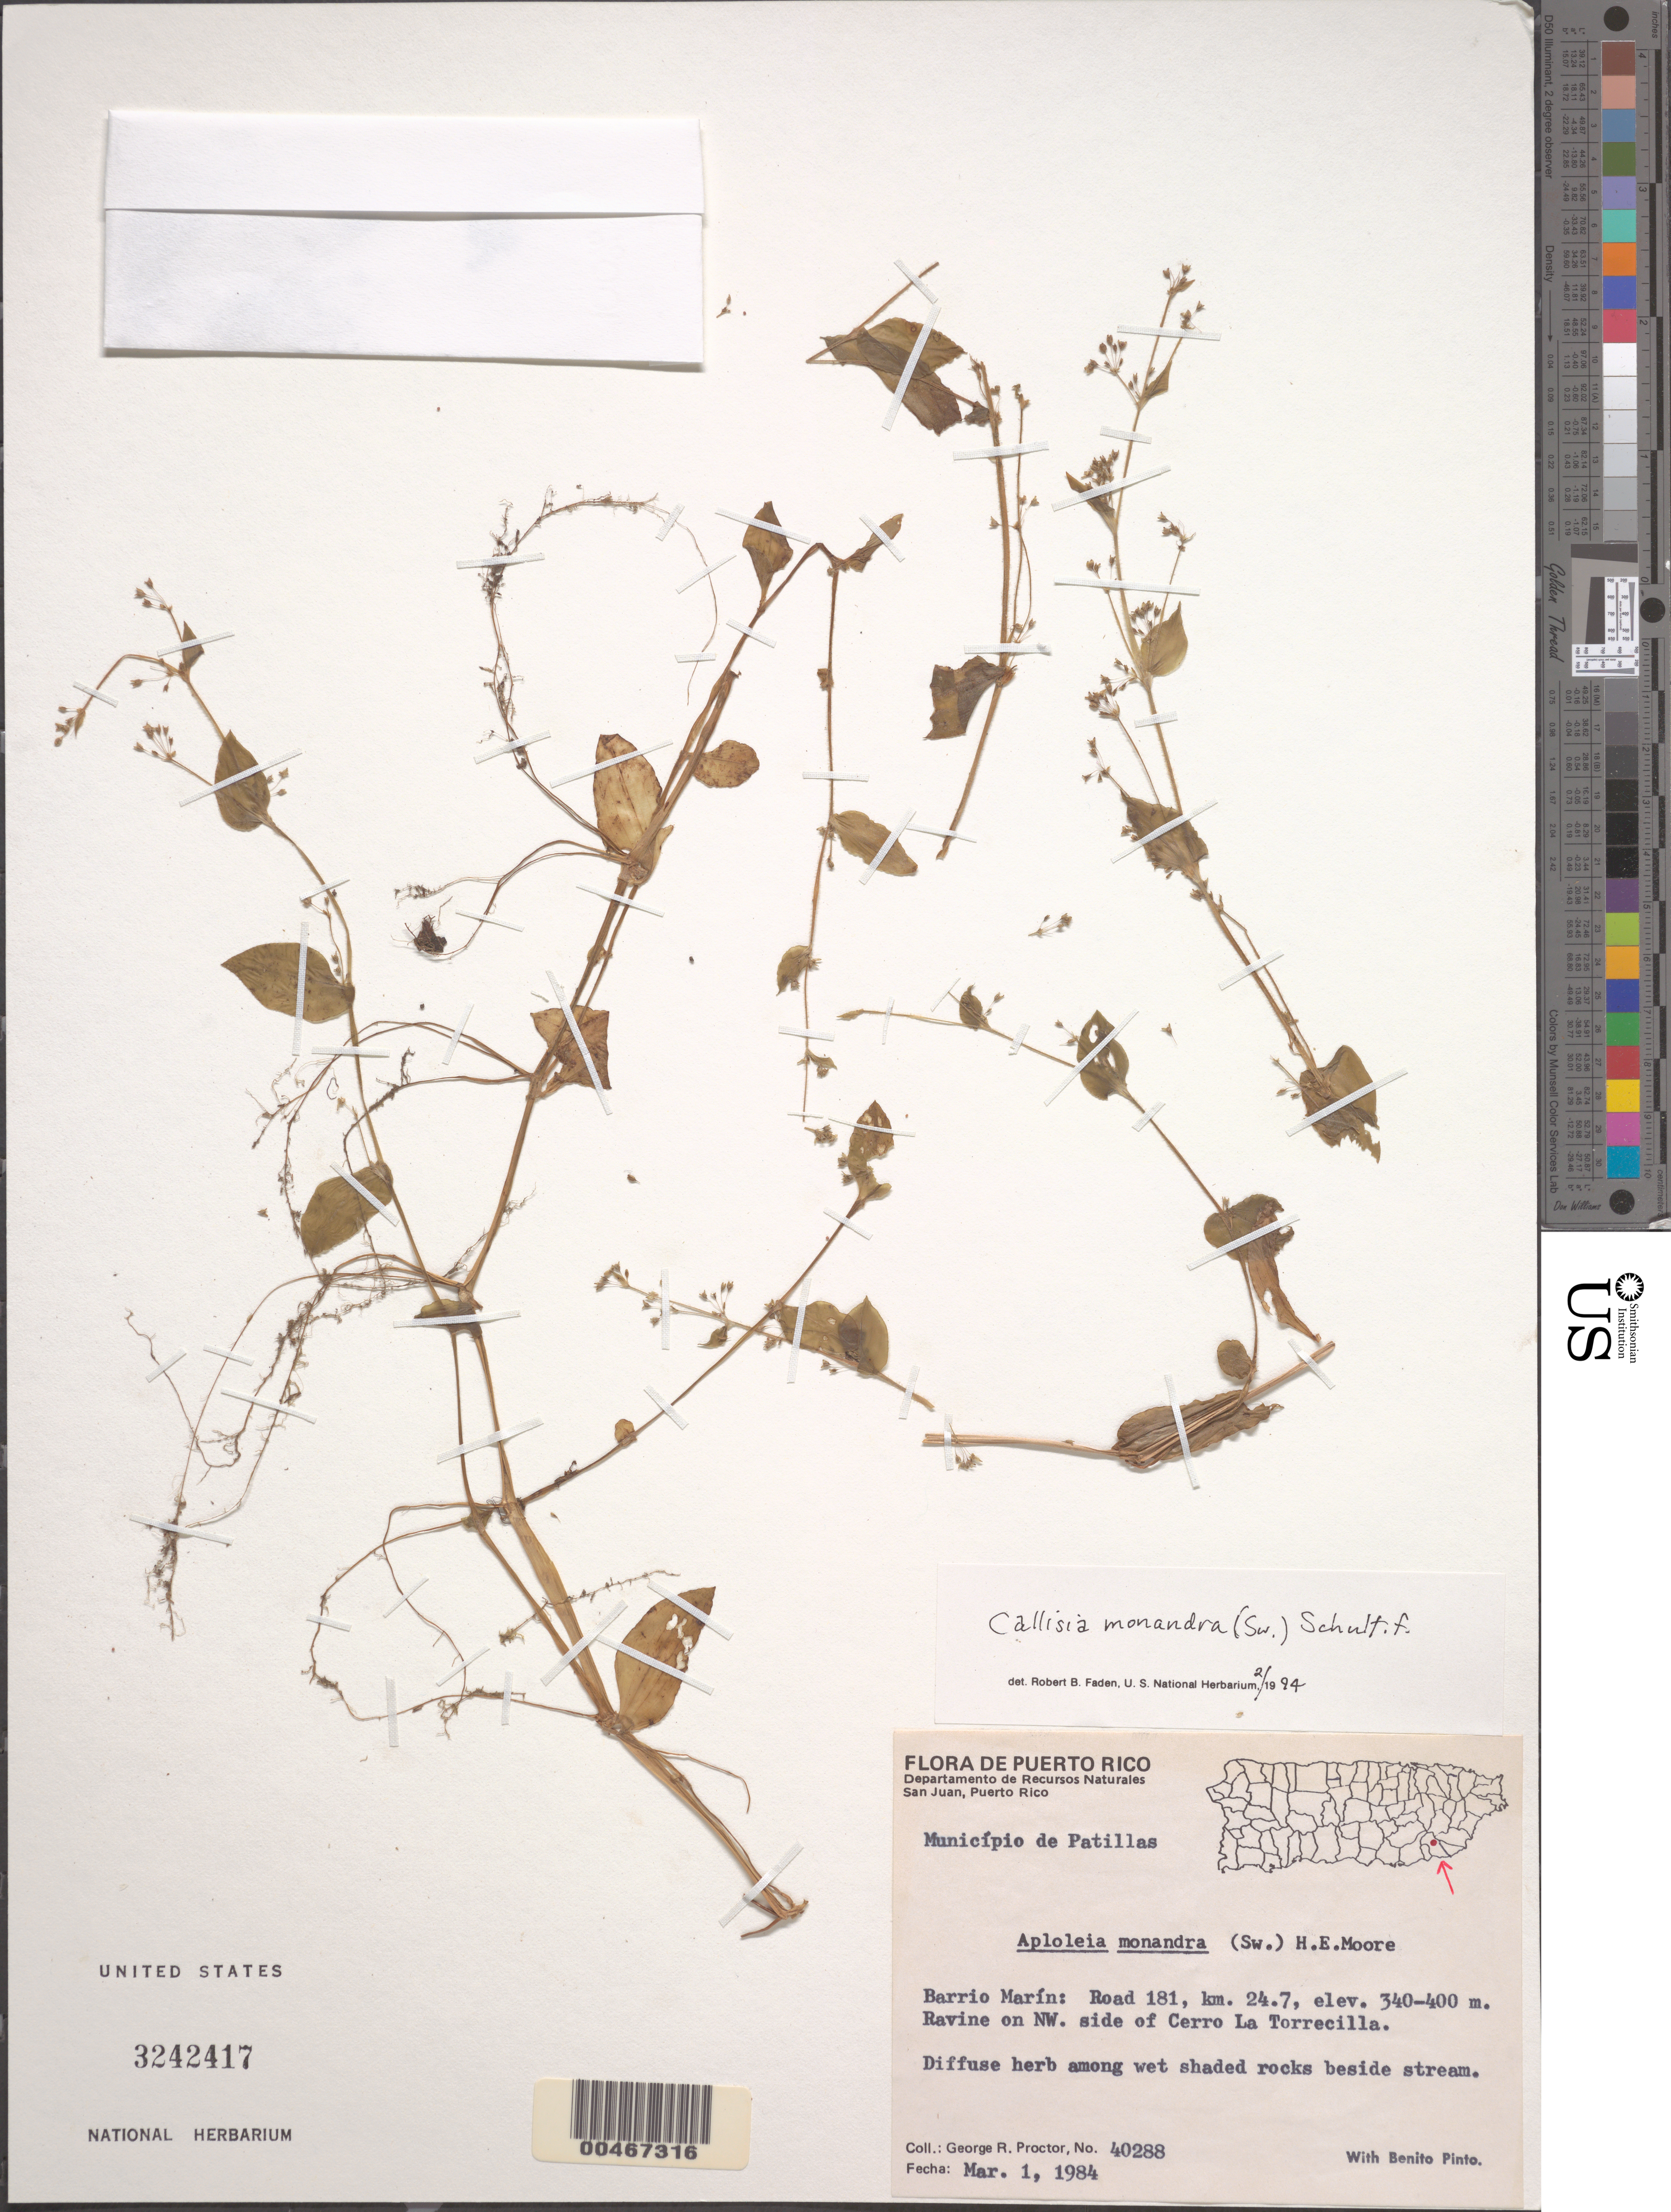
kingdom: Plantae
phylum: Tracheophyta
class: Liliopsida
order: Commelinales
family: Commelinaceae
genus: Callisia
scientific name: Callisia monandra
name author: (Sw.) Schult. & Schult. f.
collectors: G. R. Proctor & B. Pinto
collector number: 40288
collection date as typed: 01 Mar 1984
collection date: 1984-03-01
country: Puerto Rico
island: Greater Antilles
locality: Barrio marin, cerro la torrecilla, patillas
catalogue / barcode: US 3242417